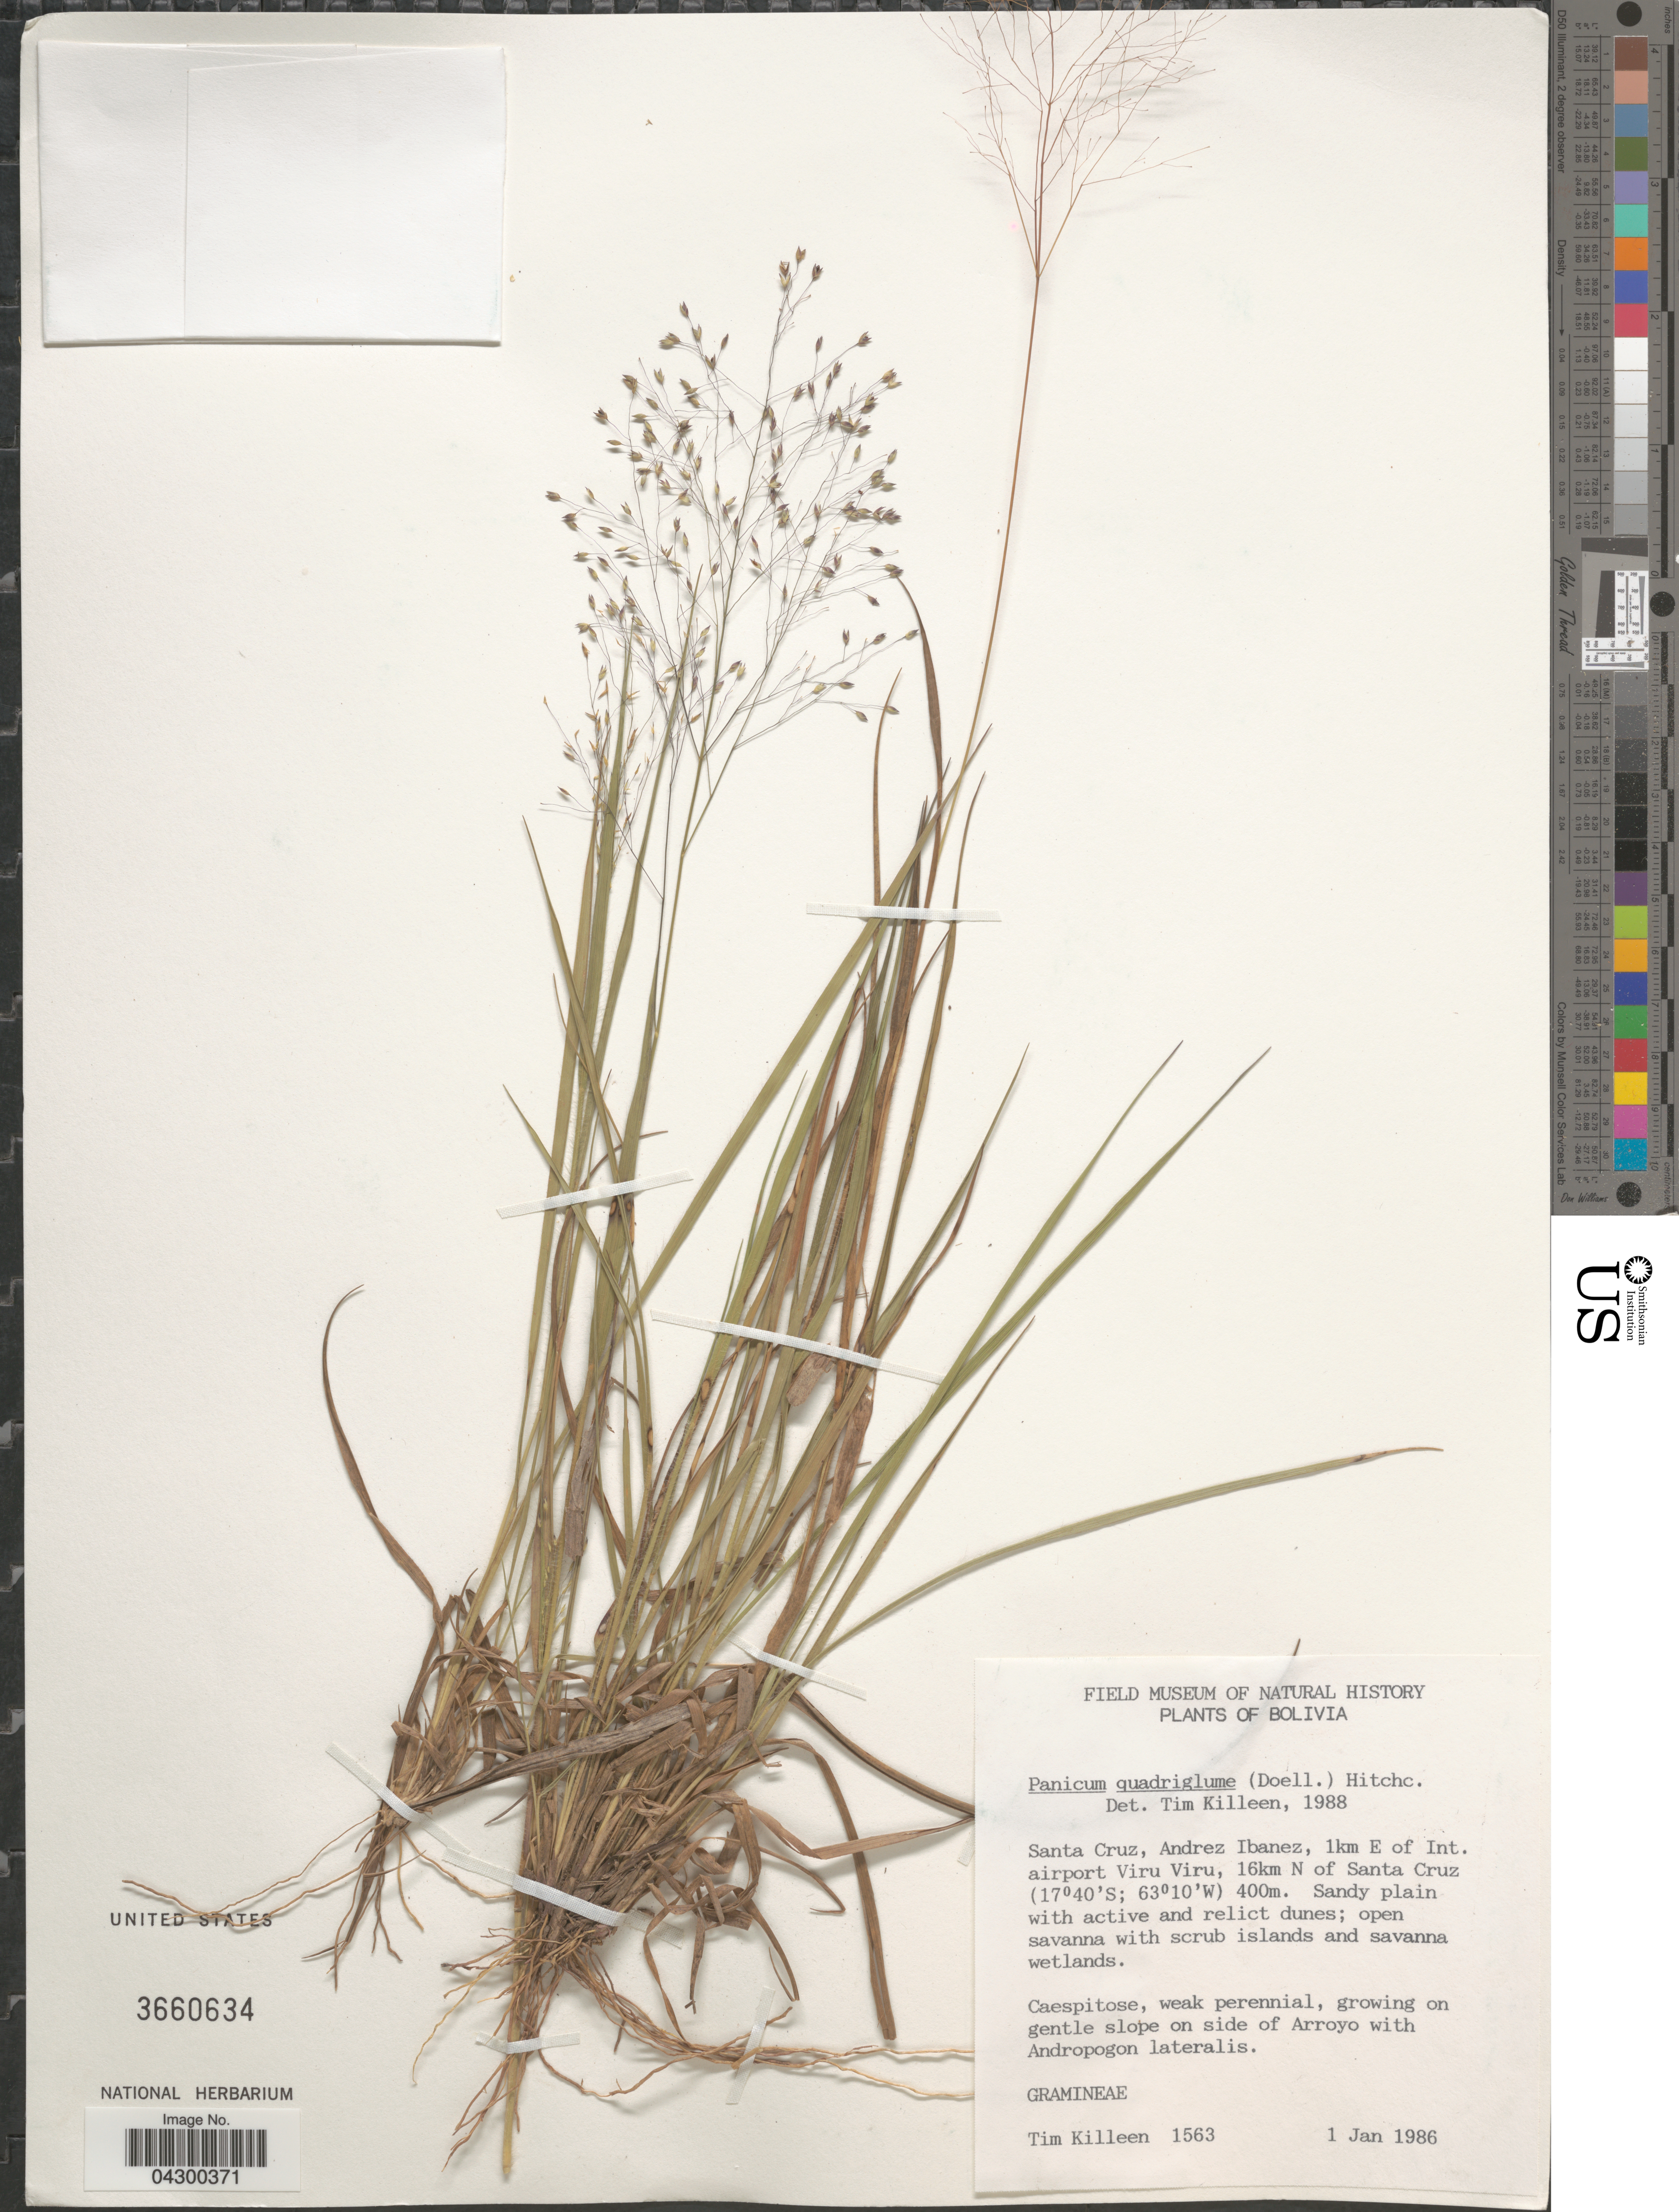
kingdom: Plantae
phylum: Tracheophyta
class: Liliopsida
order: Poales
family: Poaceae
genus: Panicum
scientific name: Panicum quadriglume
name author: (Döll) Hitchc.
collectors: T. J. Killeen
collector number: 1563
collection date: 1986-01-01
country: Bolivia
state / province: Santa Cruz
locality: Andrez Ibanez, 1km E of Int. airport Viru Viru, 16km N of Santa Cruz.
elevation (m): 400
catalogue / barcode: US 3660634